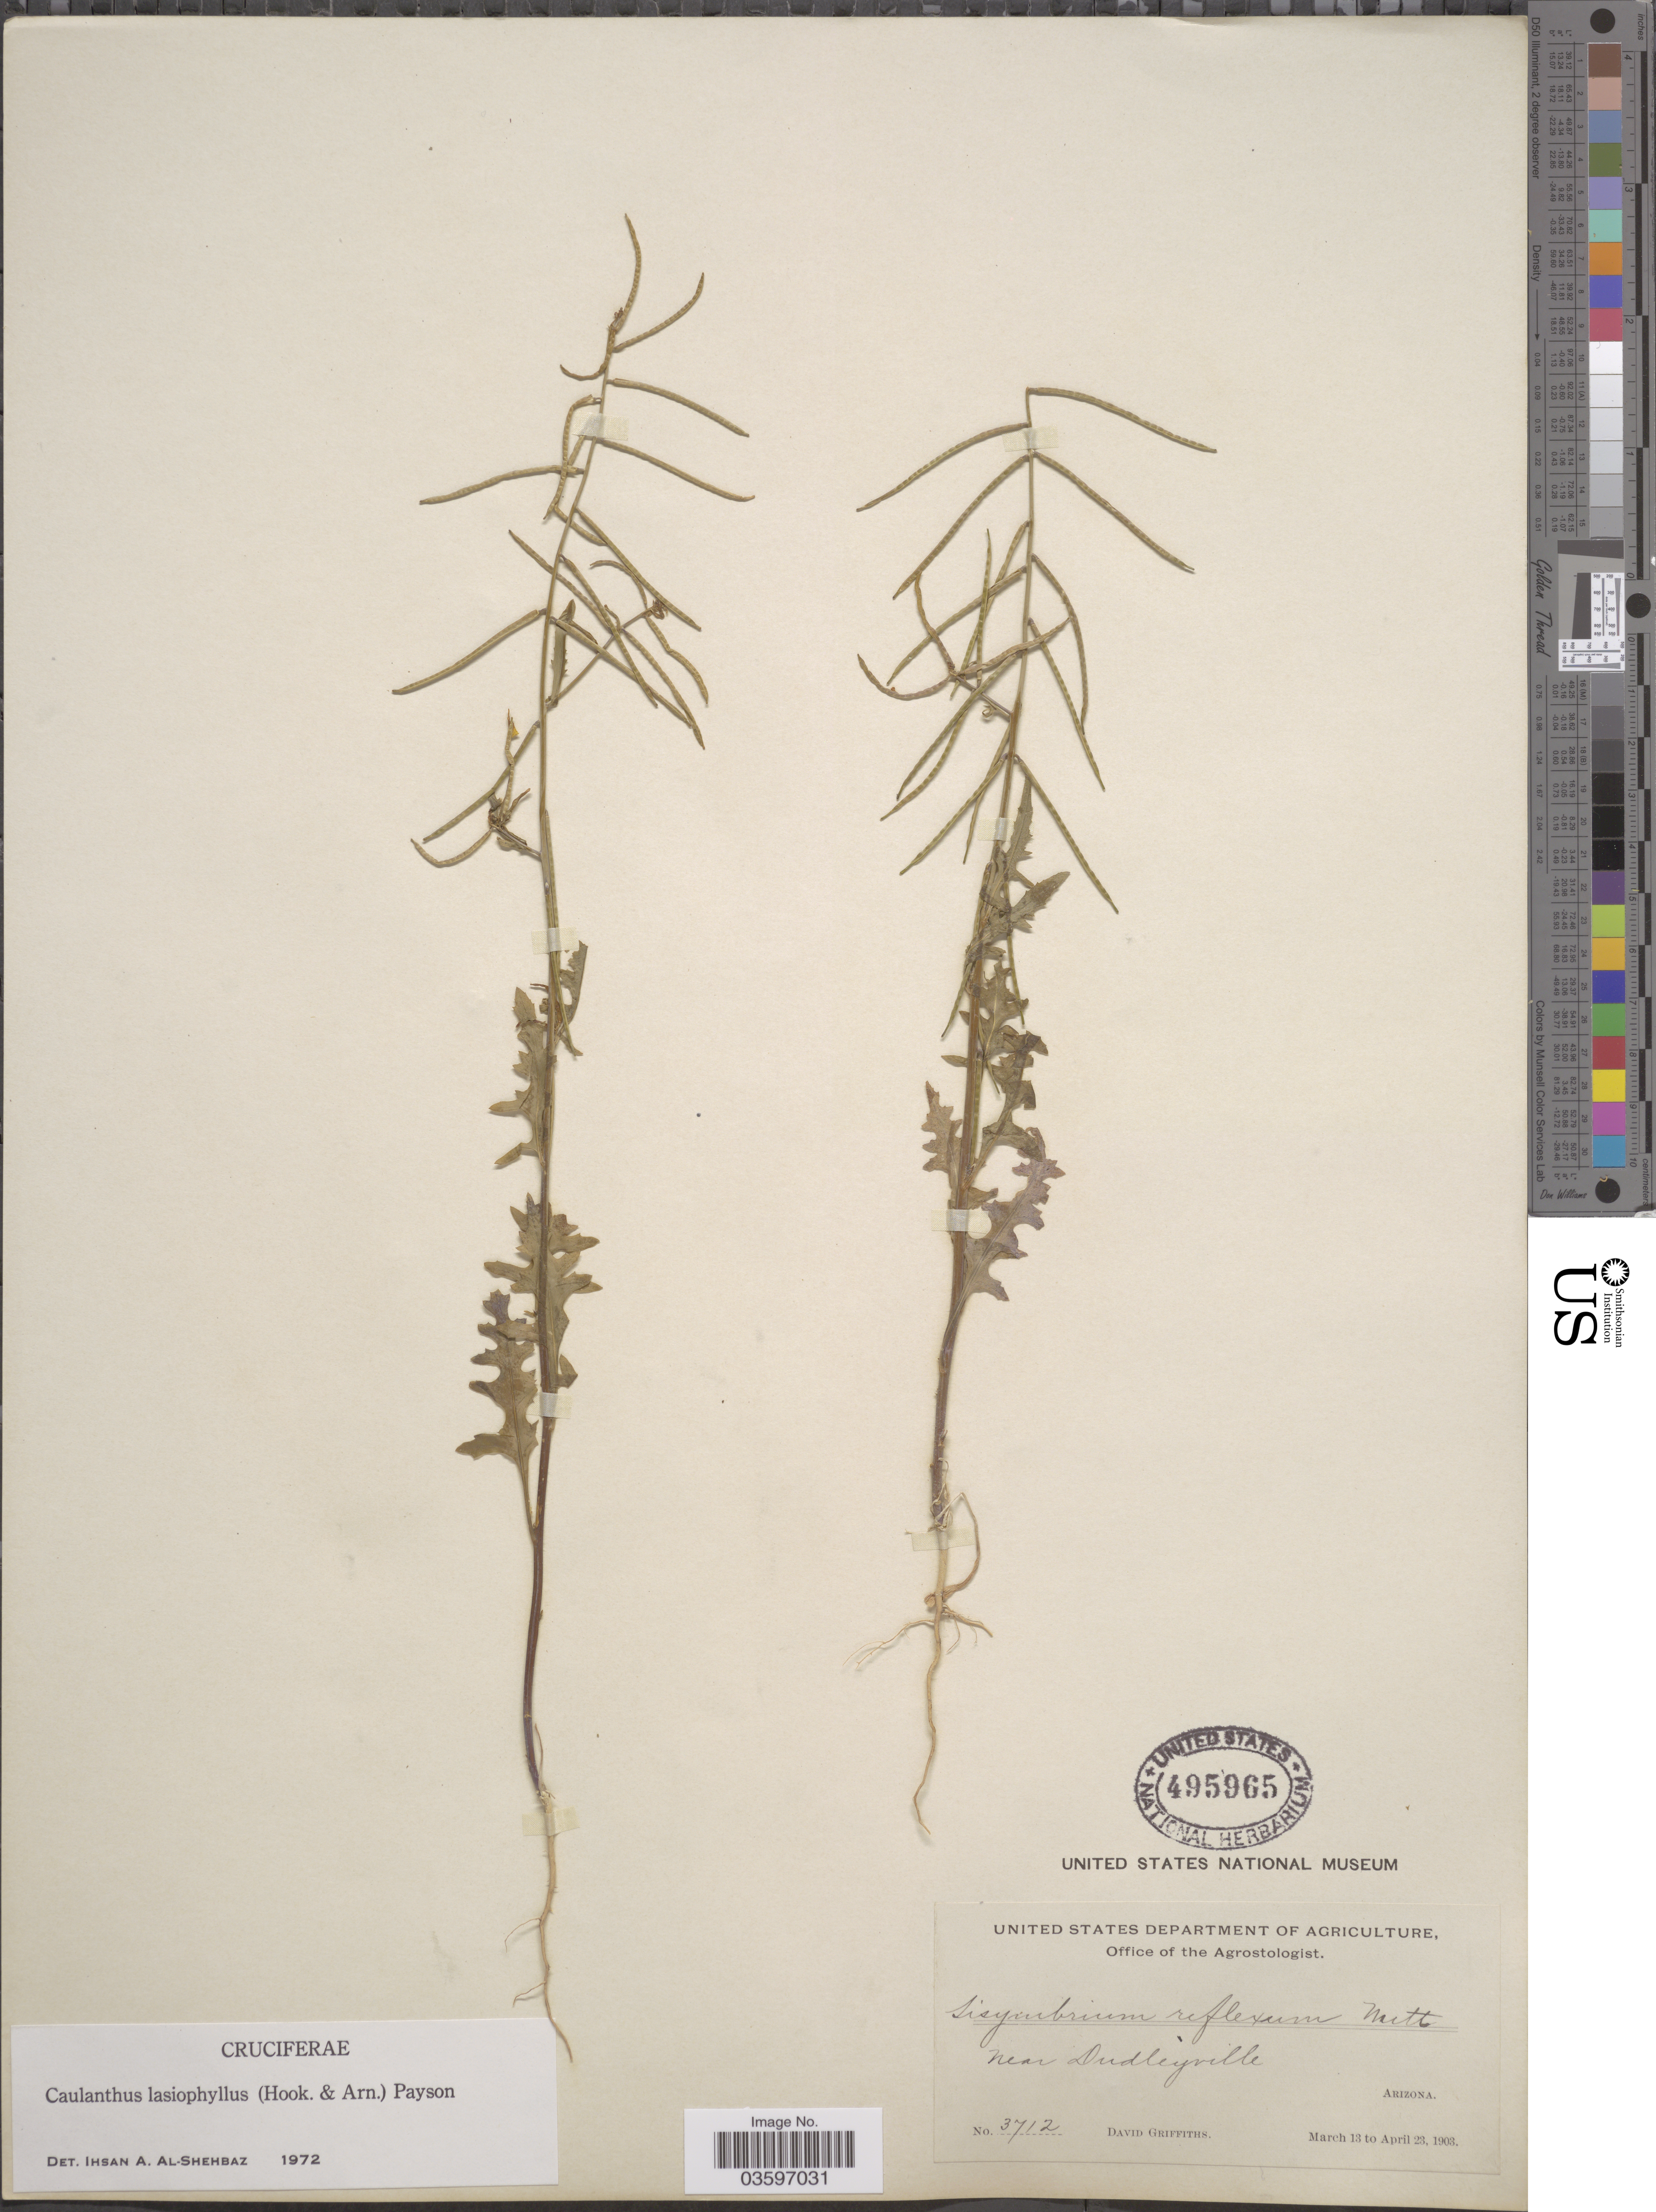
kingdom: Plantae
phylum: Tracheophyta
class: Magnoliopsida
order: Brassicales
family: Brassicaceae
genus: Caulanthus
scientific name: Caulanthus lasiophyllus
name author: (Hook. & Arn.) Payson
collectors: D. Griffiths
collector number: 3712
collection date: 1903-03-13/1903-04-23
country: United States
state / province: Arizona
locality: Near Dudleyville.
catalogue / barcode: US 495965